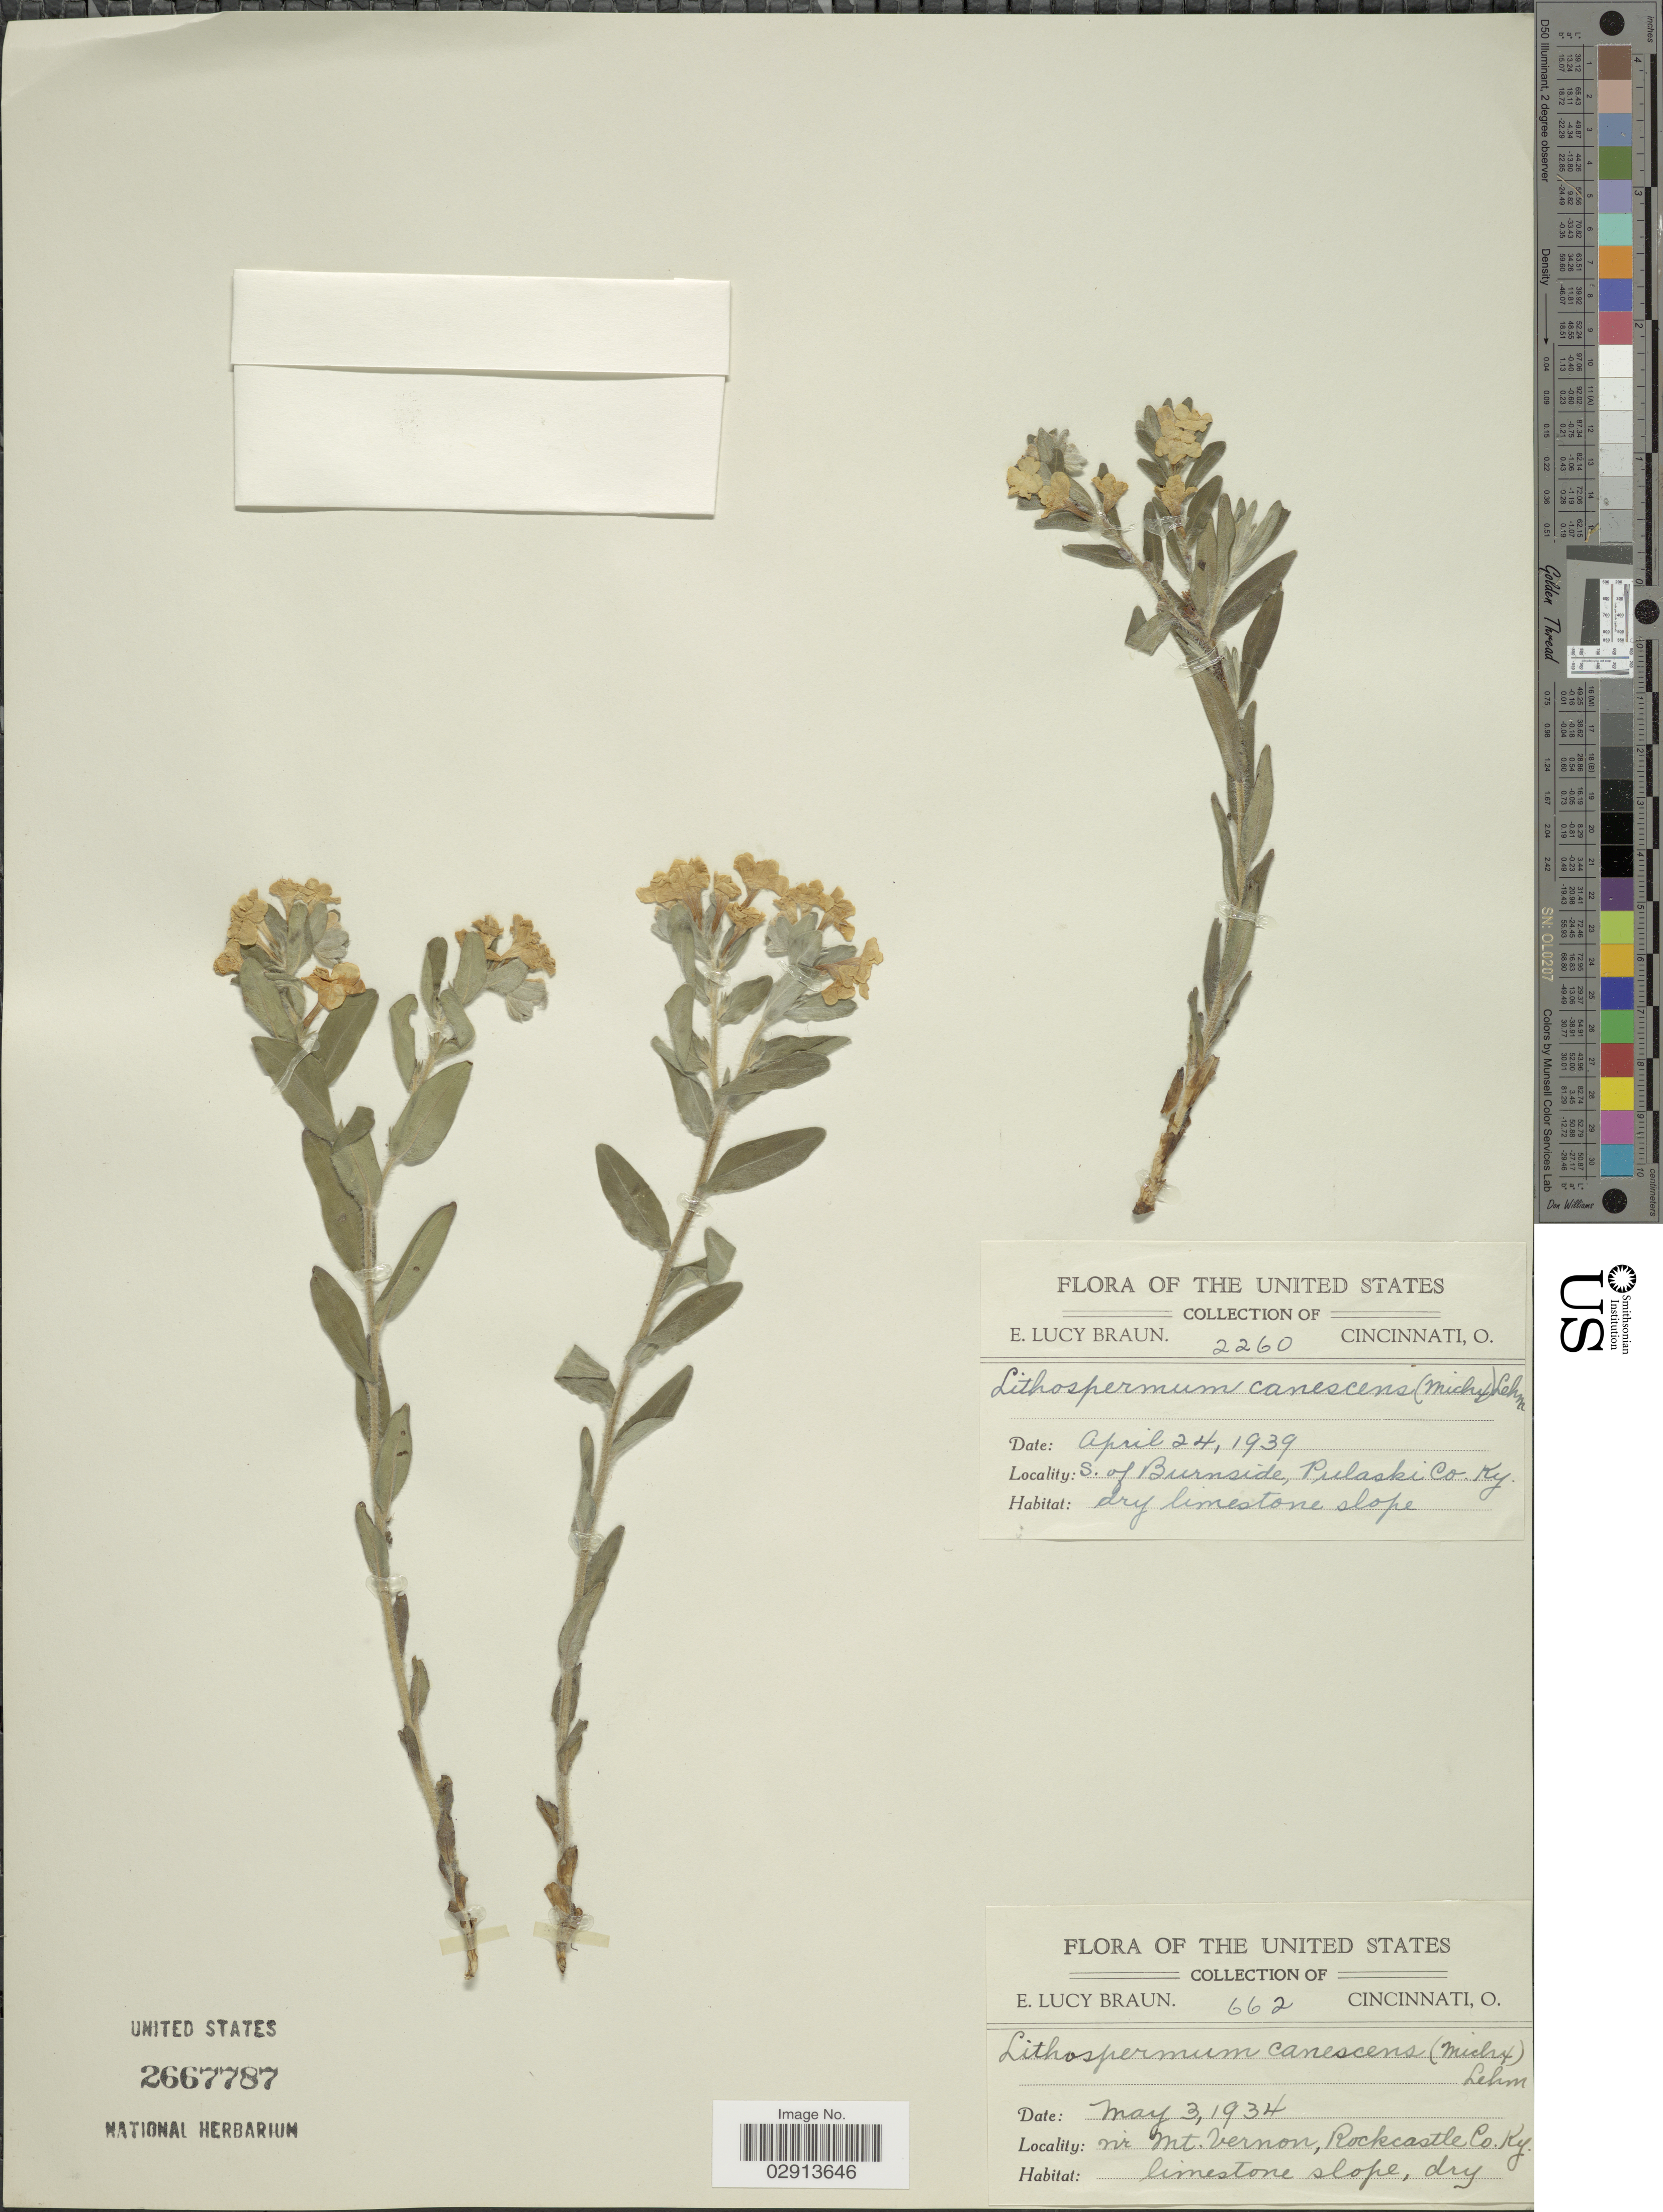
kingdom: Plantae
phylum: Tracheophyta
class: Magnoliopsida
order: Boraginales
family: Boraginaceae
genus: Lithospermum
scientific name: Lithospermum canescens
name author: (Michx.) Lehm.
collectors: E. L. Braun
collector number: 662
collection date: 1934-05-03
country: United States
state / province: Kentucky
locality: Nr. Mt. Vernon, Rockcastle Co.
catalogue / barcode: US 2667787-2